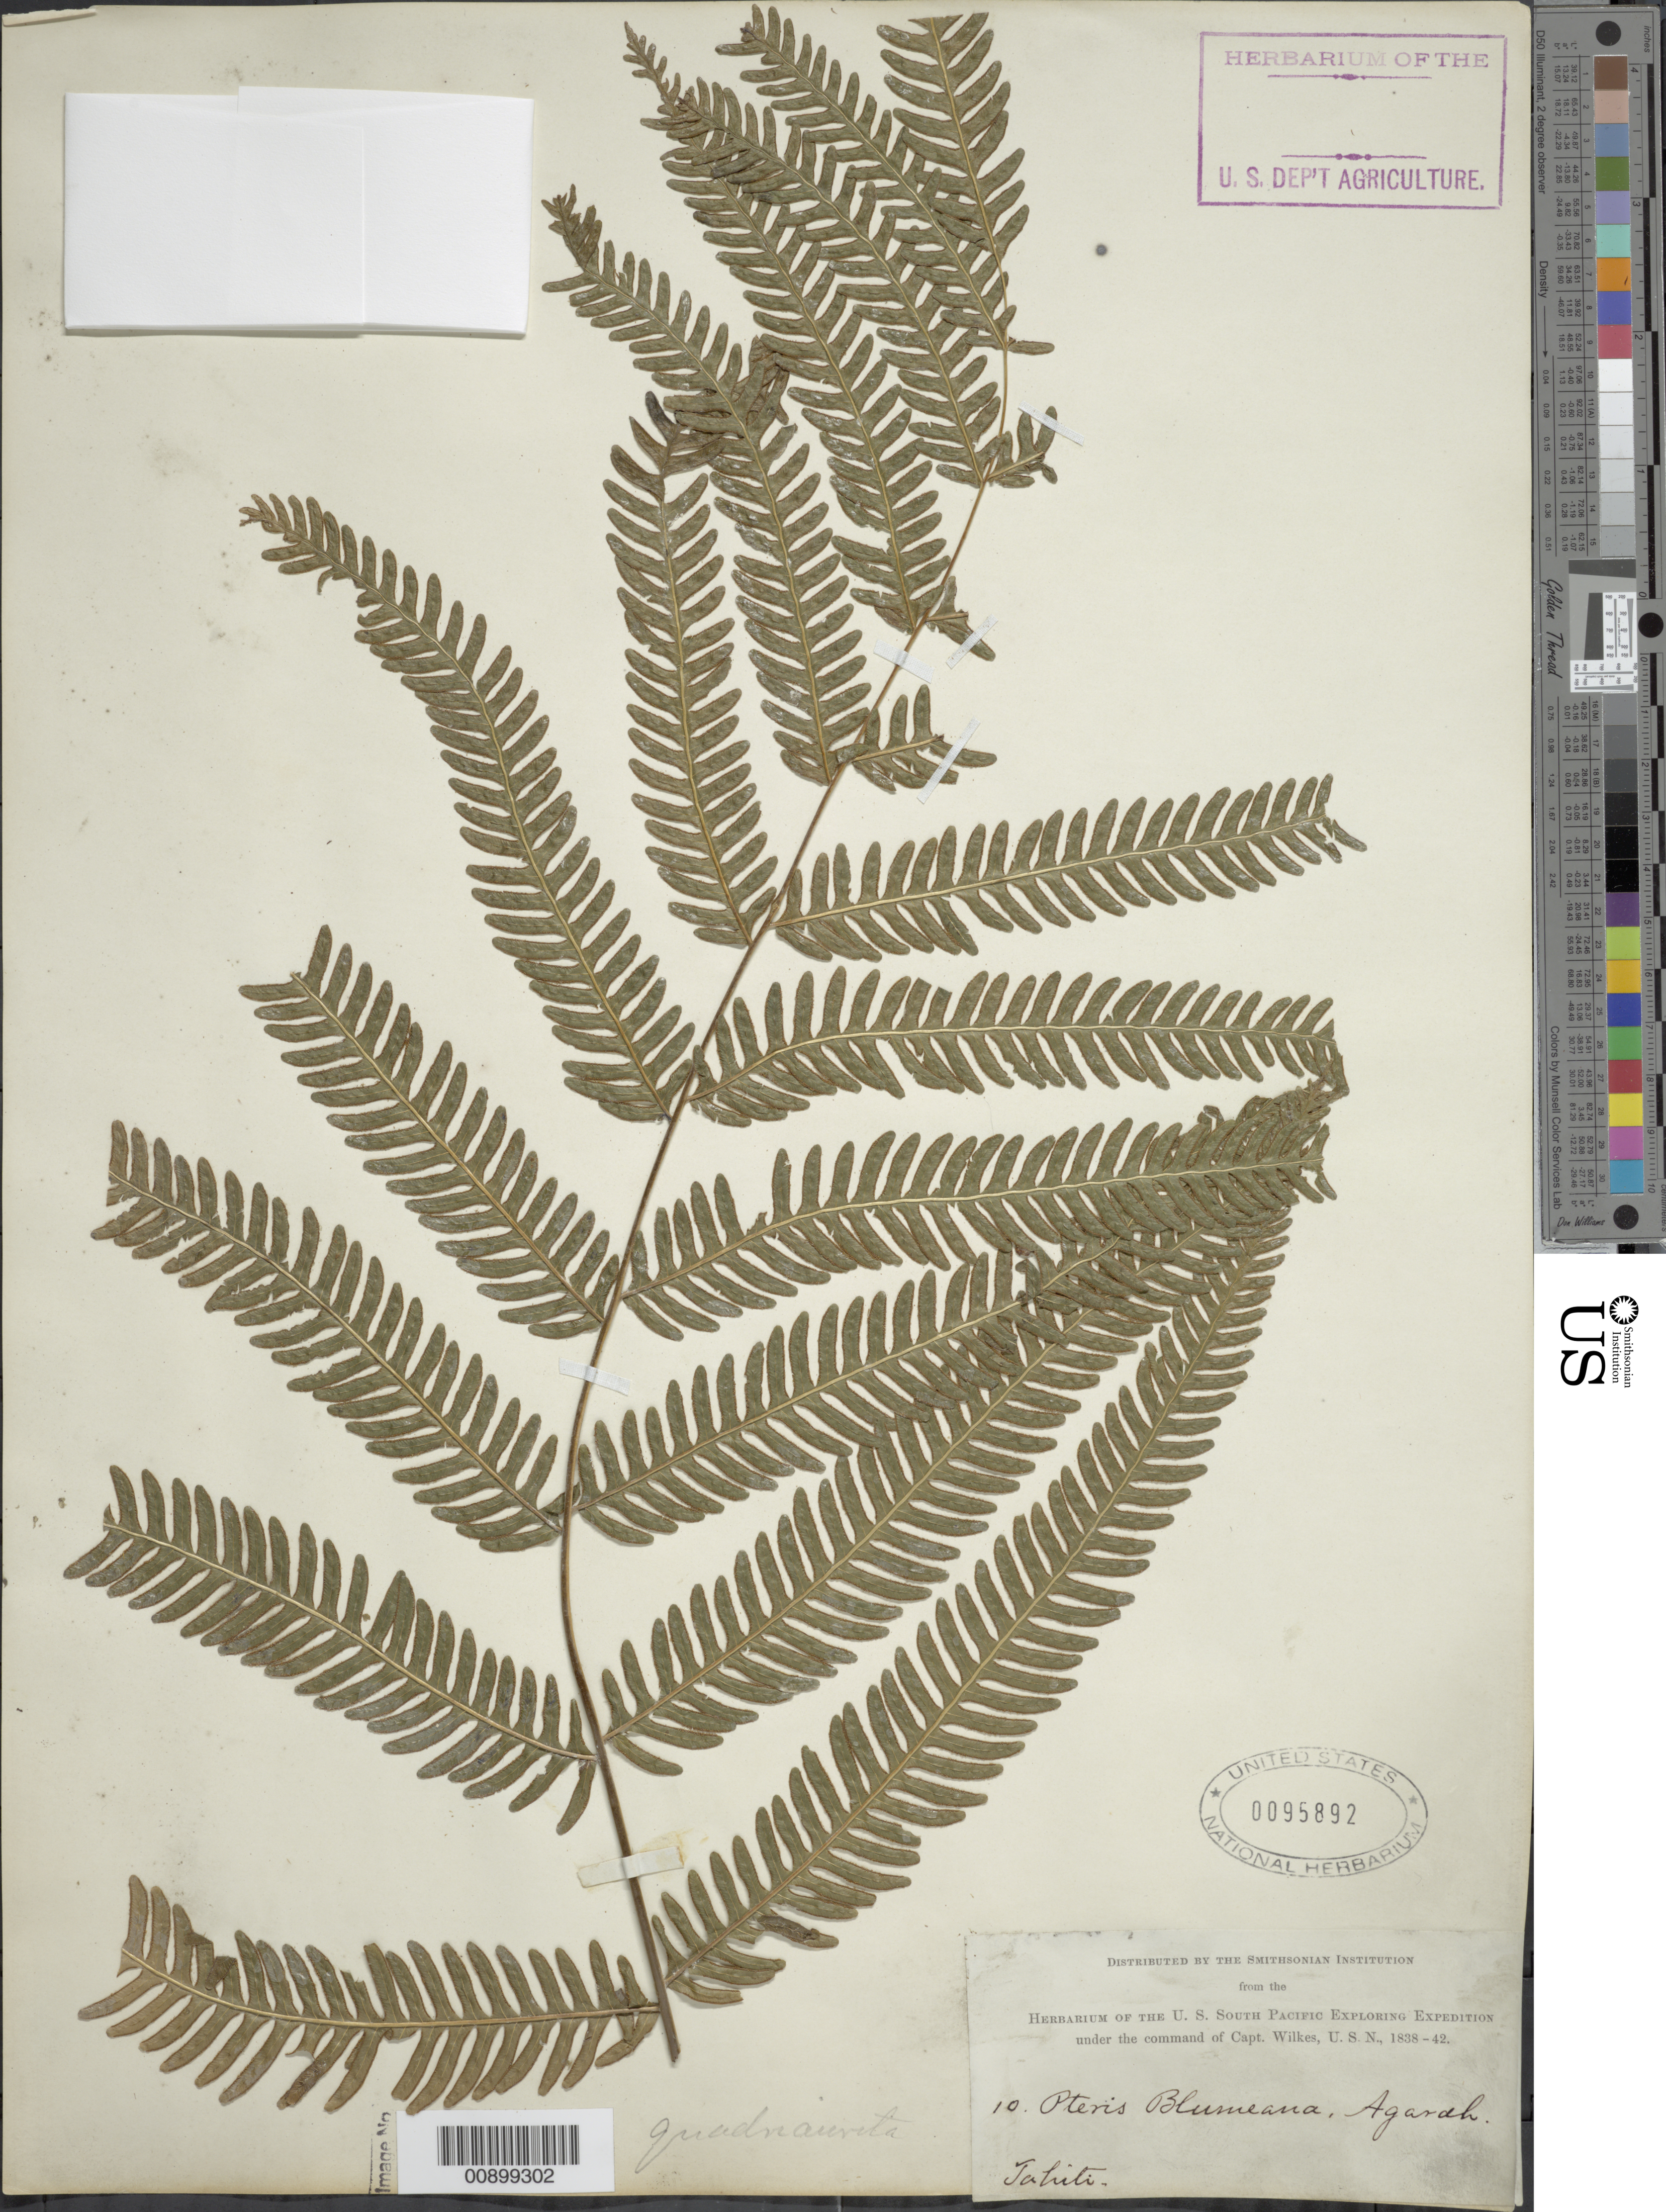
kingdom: Plantae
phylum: Tracheophyta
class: Polypodiopsida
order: Polypodiales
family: Pteridaceae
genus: Pteris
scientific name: Pteris quadriaurita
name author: Retz.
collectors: Wilkes Explor. Exped.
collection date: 1838/1842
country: French Polynesia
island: Tahiti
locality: Tahiti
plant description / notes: This species is not in French Polynesia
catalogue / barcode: US 95892